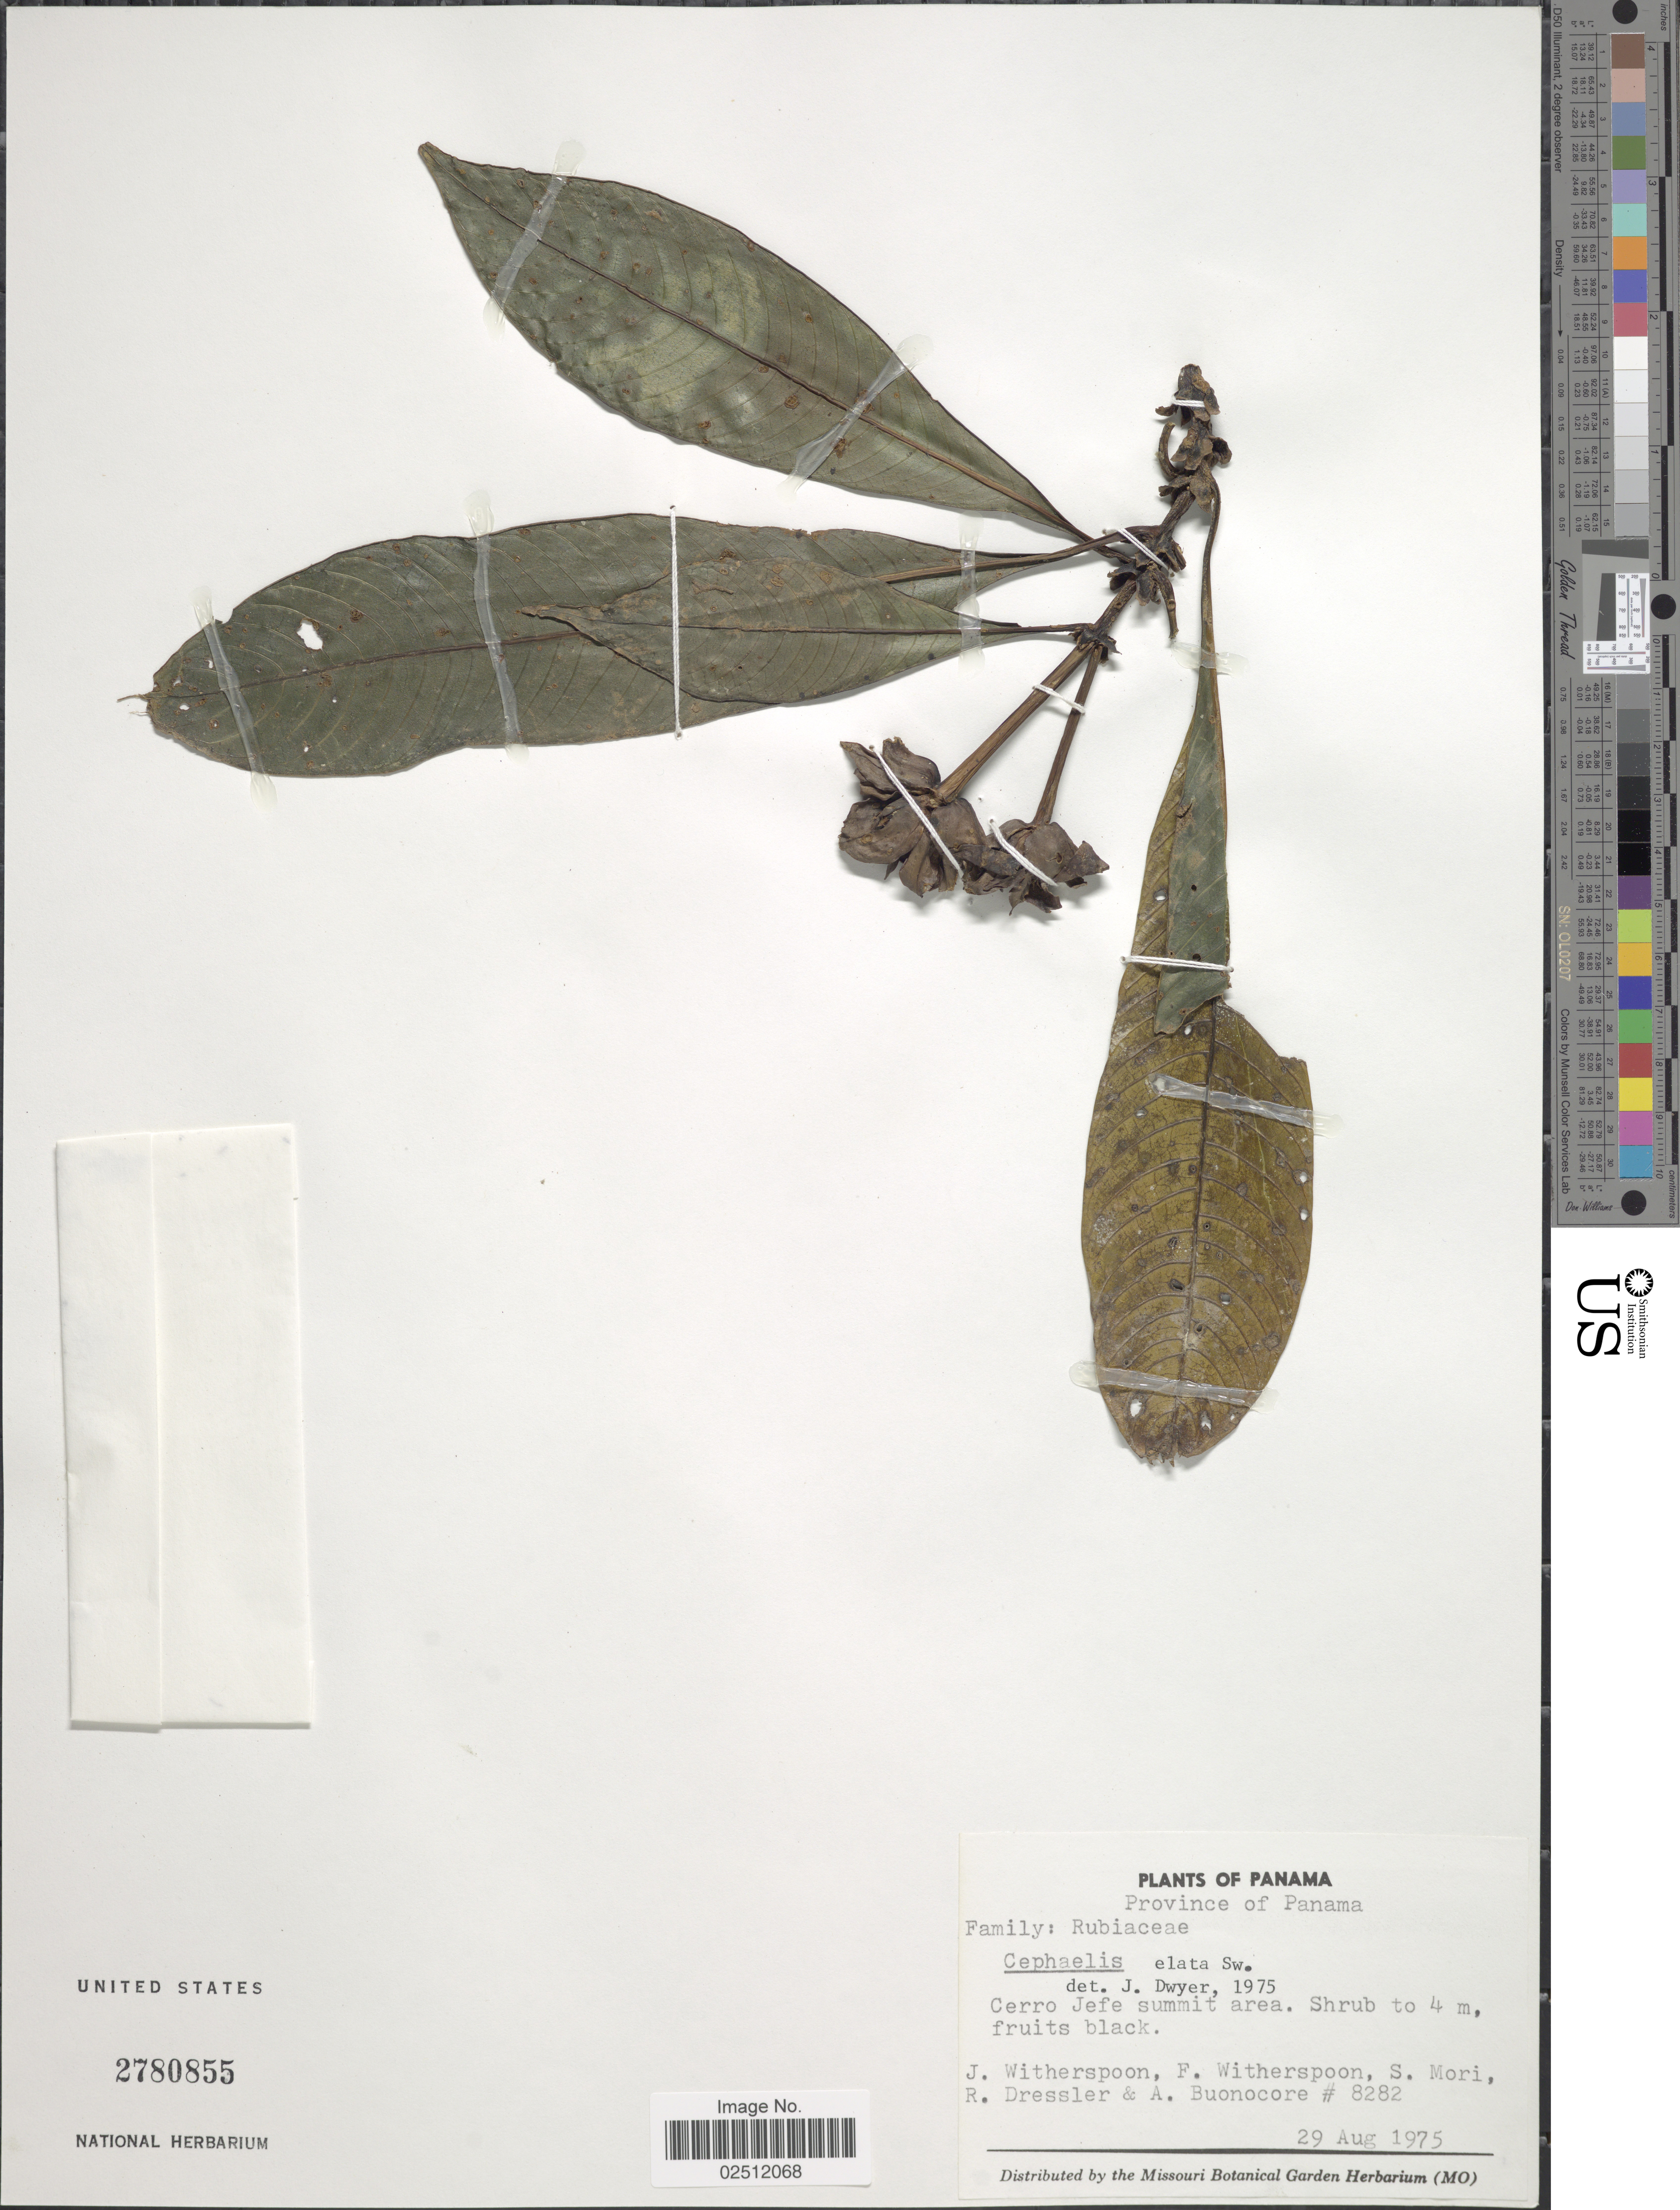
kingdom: Plantae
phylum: Tracheophyta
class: Magnoliopsida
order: Gentianales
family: Rubiaceae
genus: Psychotria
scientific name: Psychotria elata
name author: (Sw.) Hammel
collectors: J. Witherspoon, F. Witherspoon, S. Mori & R. Dressler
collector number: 8282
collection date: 1975-08-29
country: Panama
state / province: Panamá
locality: Province of Panama, Cerro Jefe summit area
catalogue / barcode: US 2780855